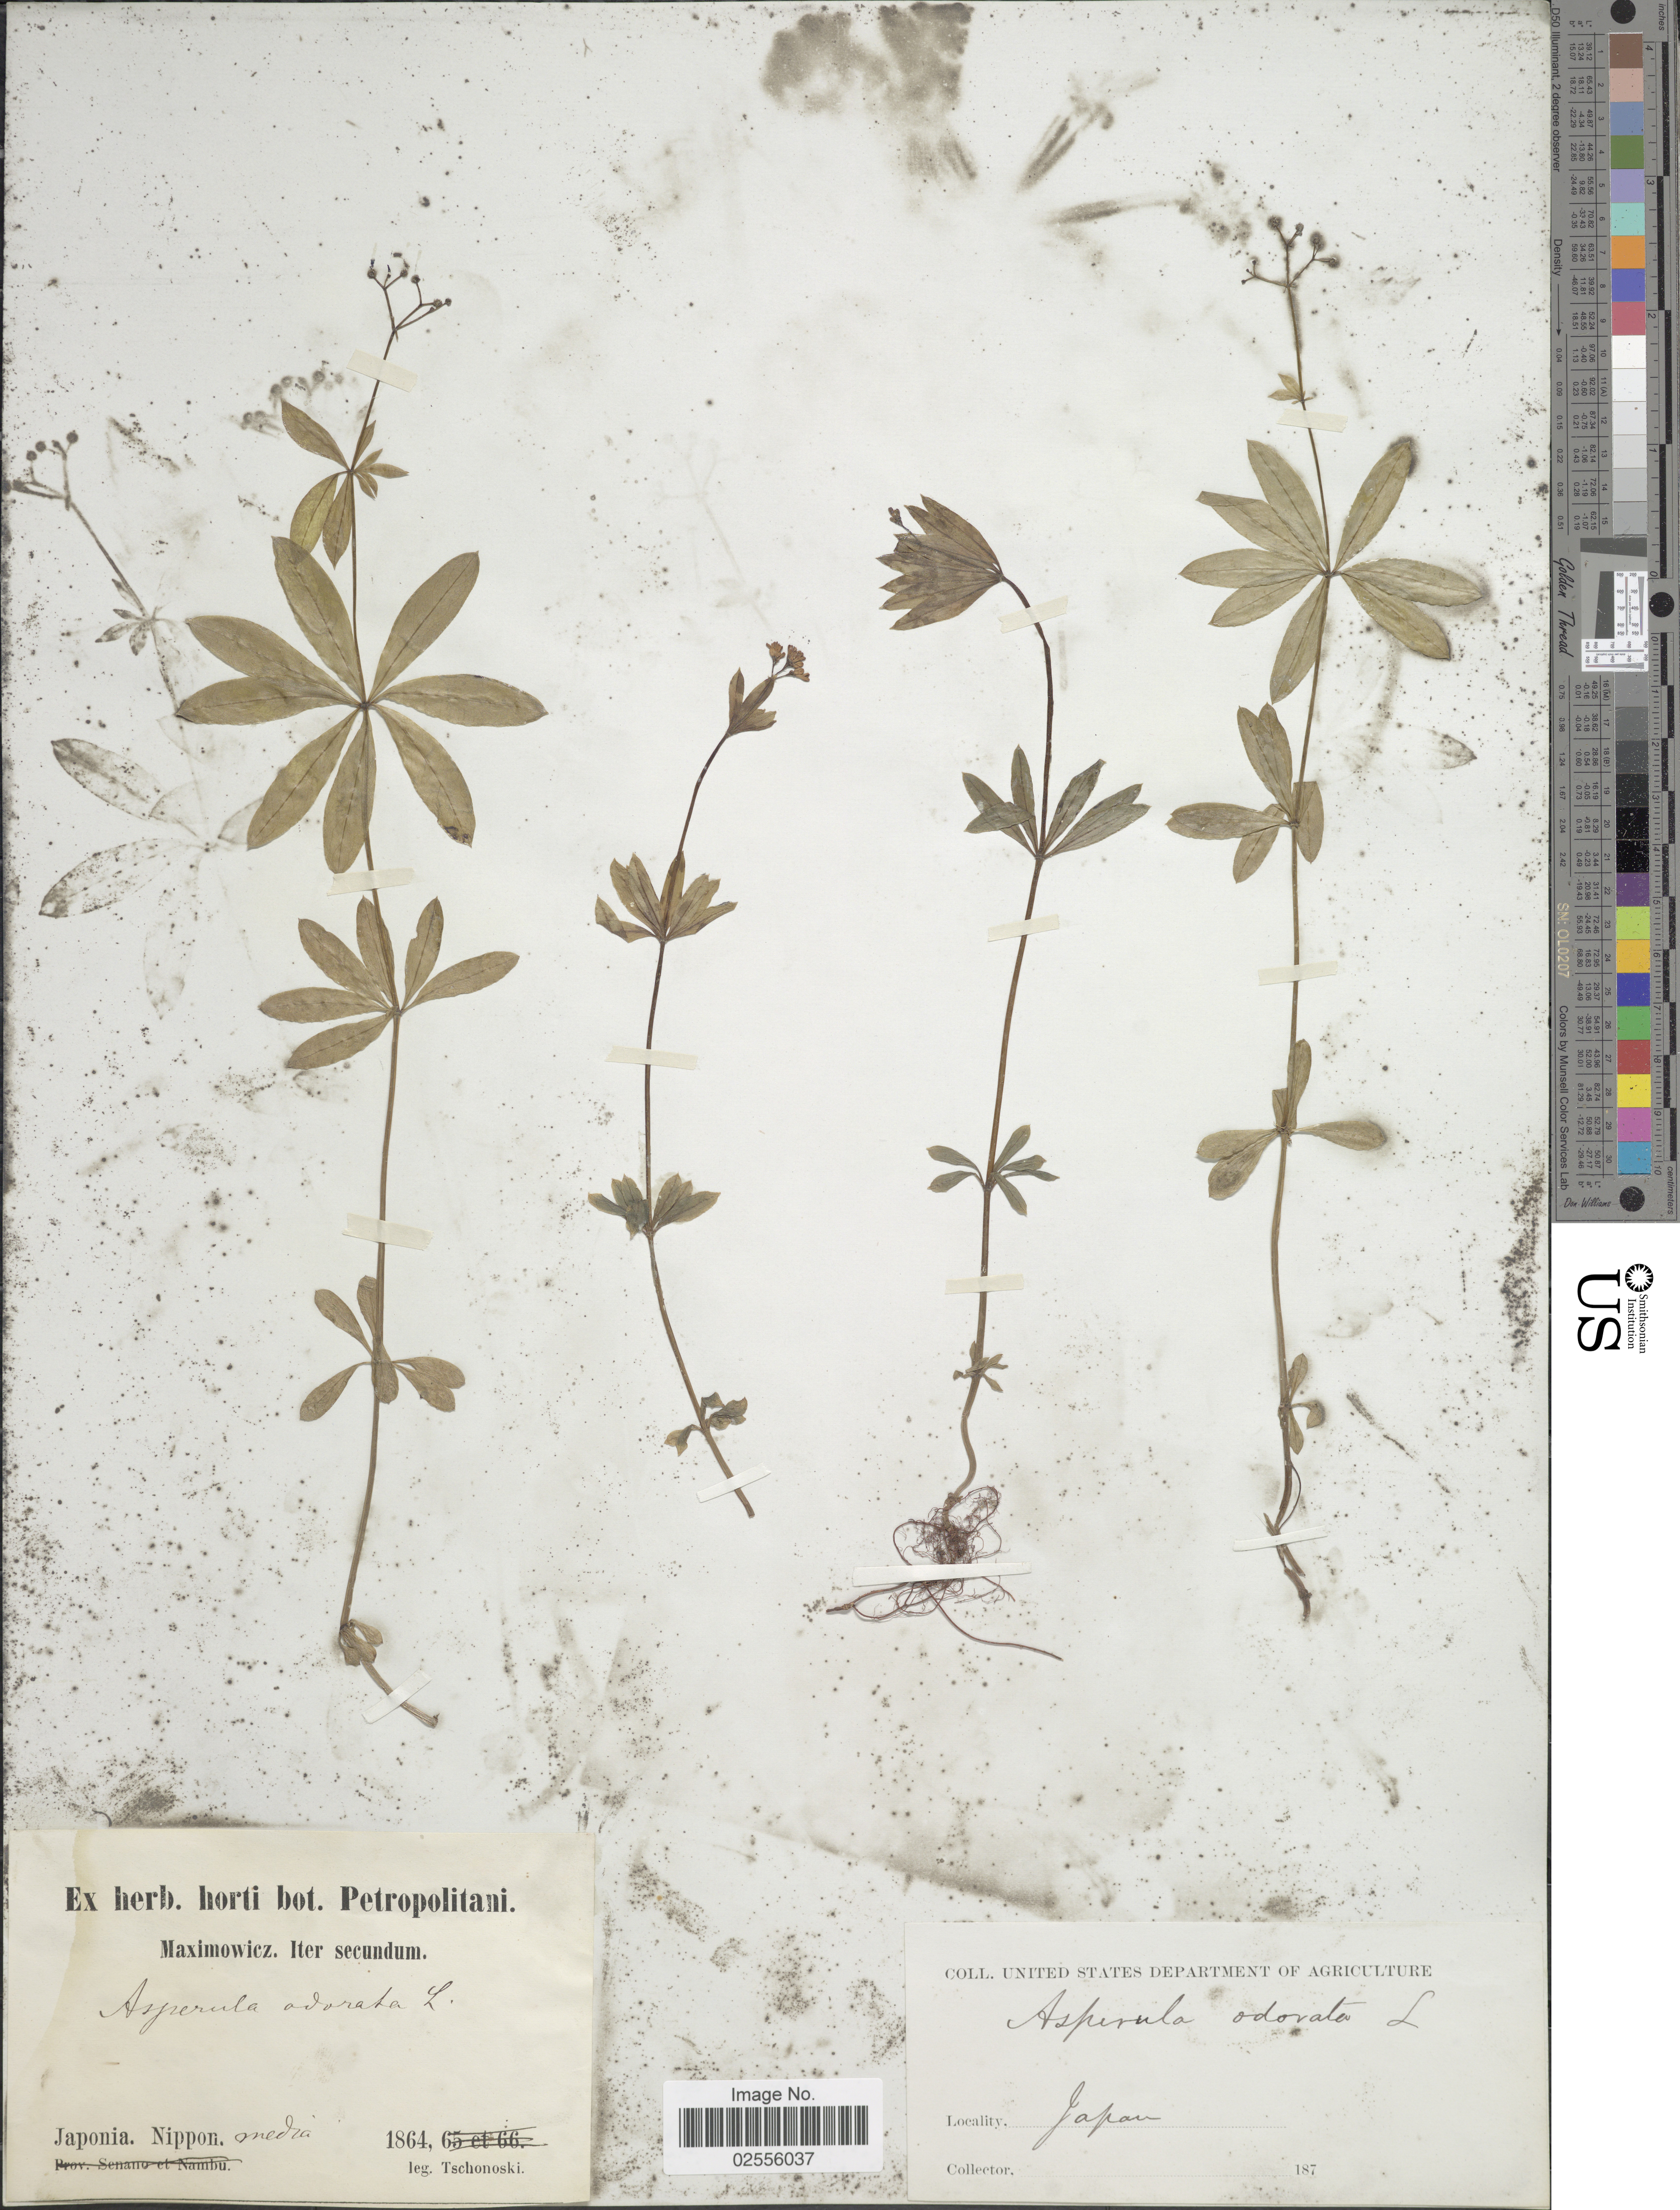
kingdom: Plantae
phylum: Tracheophyta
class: Magnoliopsida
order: Gentianales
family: Rubiaceae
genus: Asperula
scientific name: Asperula odorata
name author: L.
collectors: -. Tschonoski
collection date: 1864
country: Japan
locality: Japonia, Nippon, media